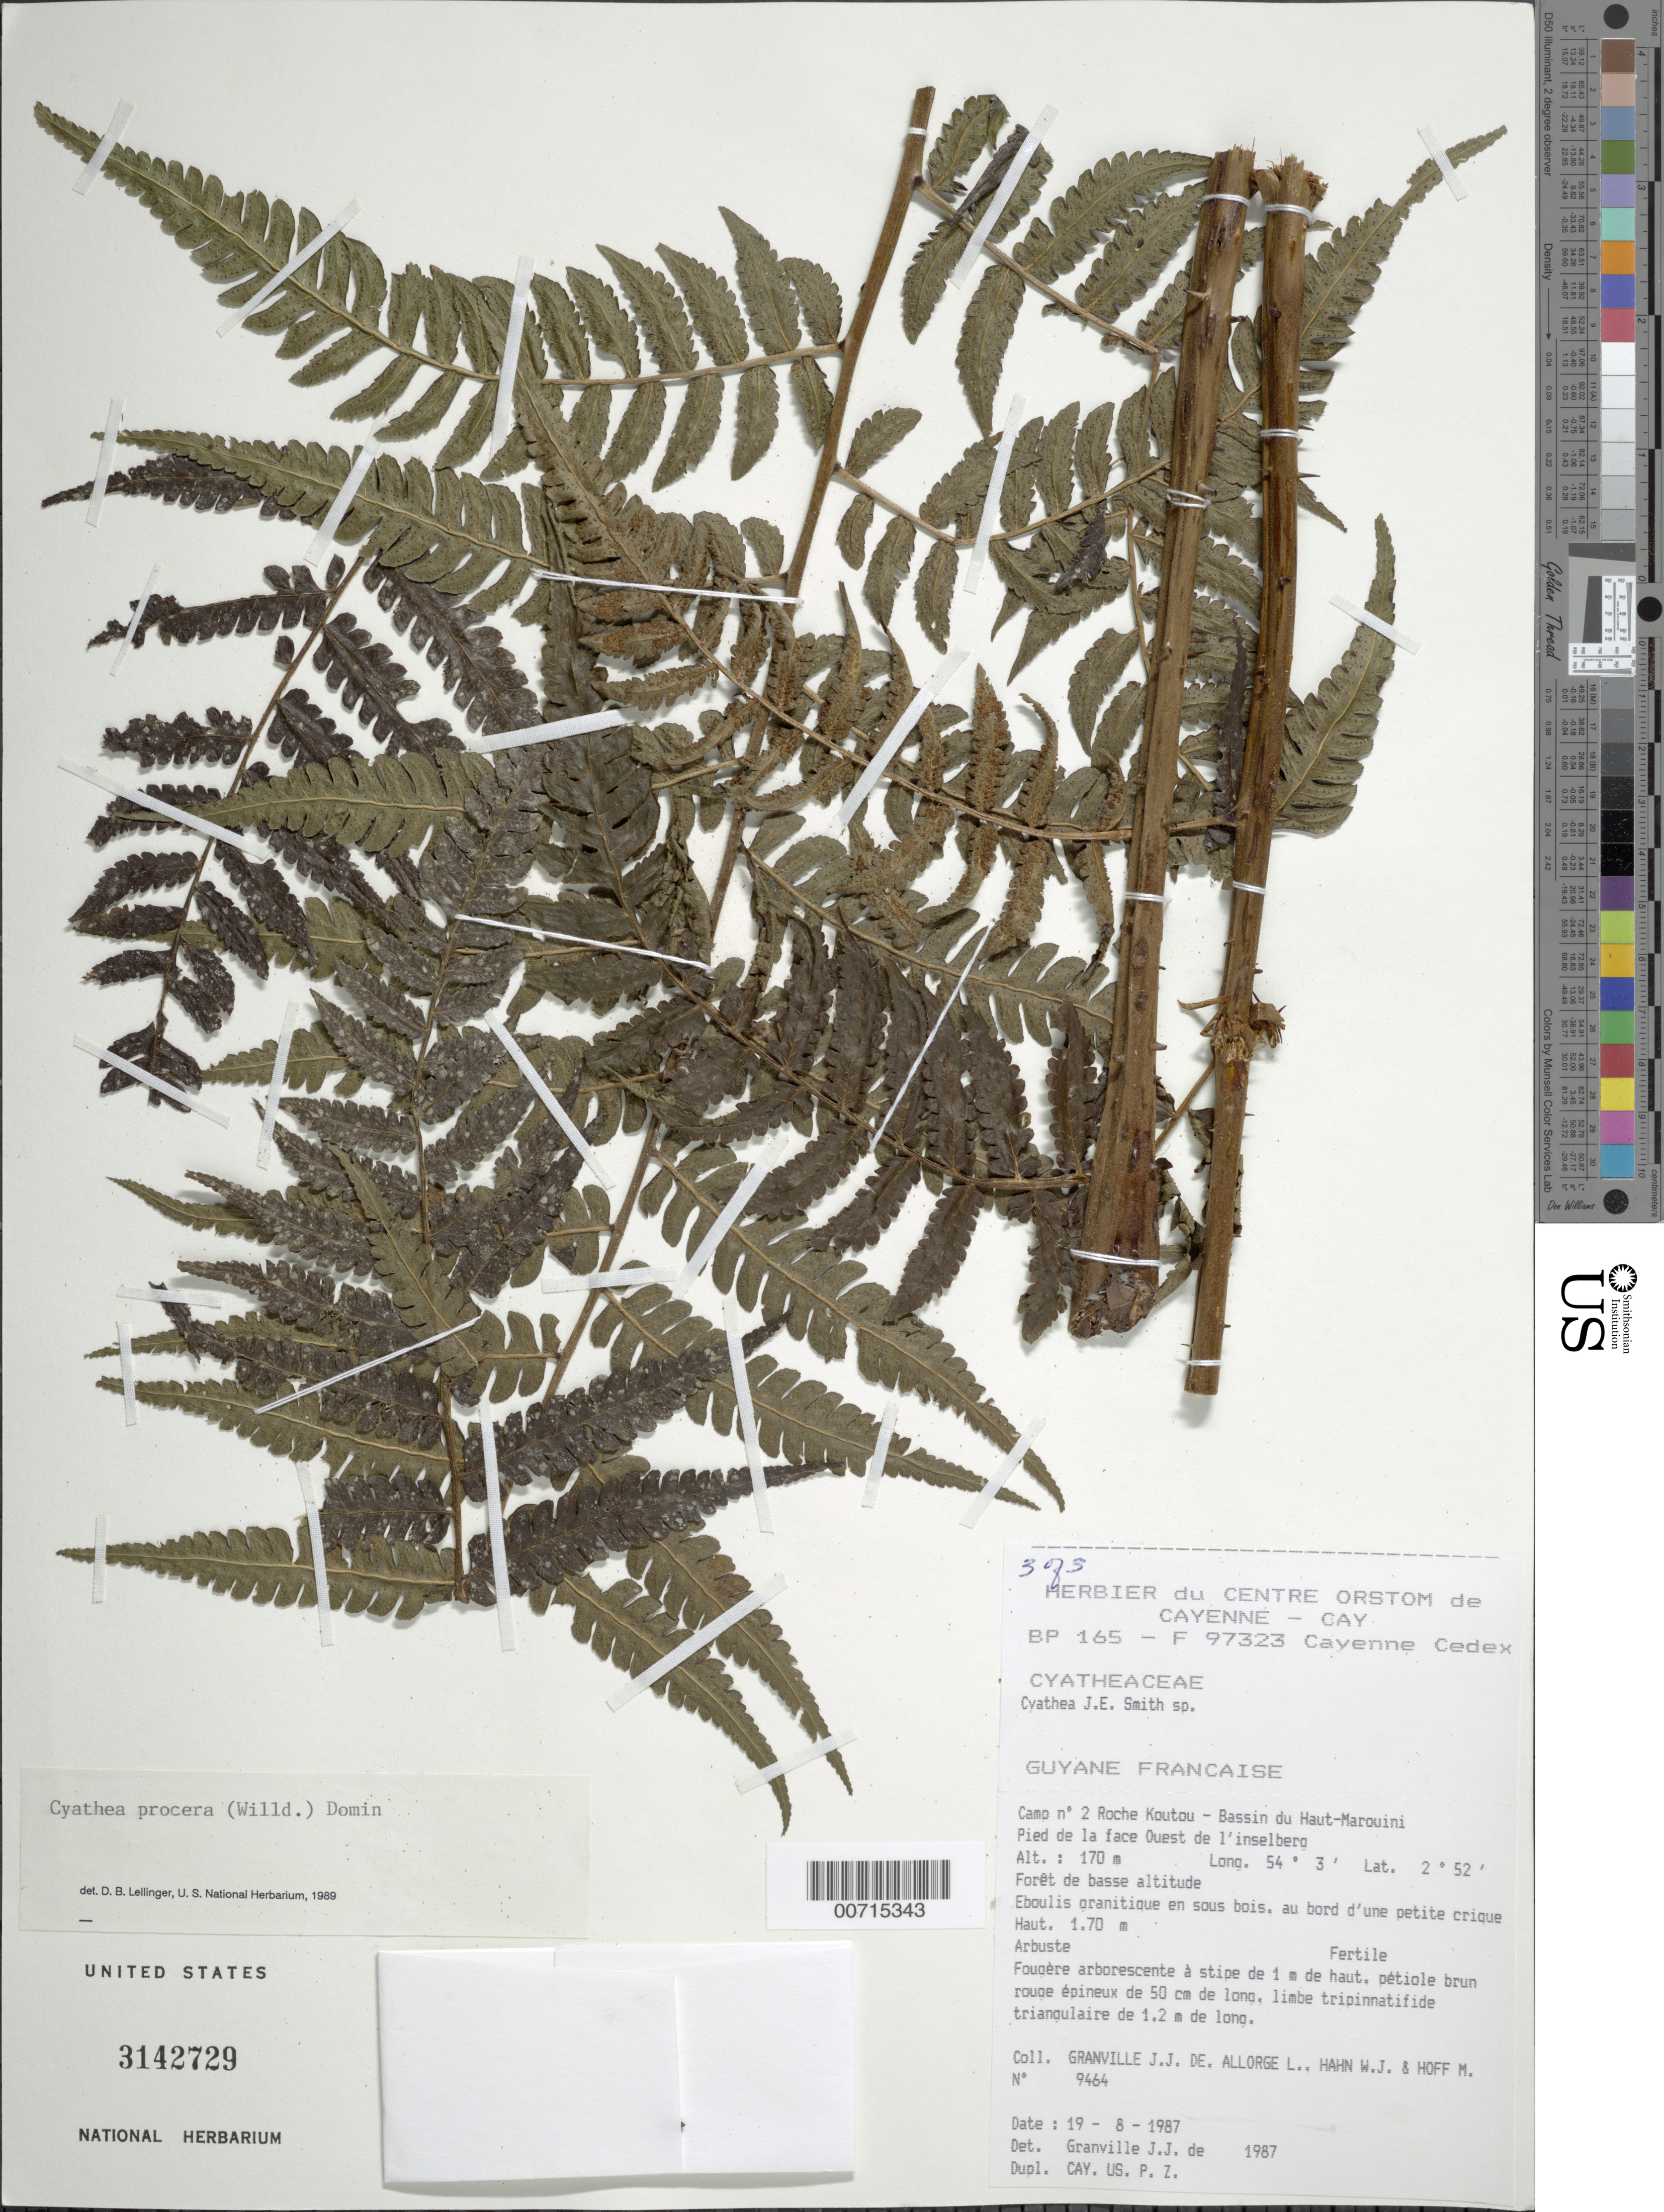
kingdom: Plantae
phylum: Tracheophyta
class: Polypodiopsida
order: Cyatheales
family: Cyatheaceae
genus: Cyathea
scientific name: Cyathea pungens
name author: (Willd.) Domin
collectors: J.-J. de Granville, L. Allorge, W. J. Hahn & M. Hoff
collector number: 9464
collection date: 1987-08-19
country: French Guiana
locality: Guyane Francaise, Camp n° 2 Roche Koutou - Bassin du Haut-Marouini, Pied de la face Quest de l'inselberg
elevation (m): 170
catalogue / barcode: US 3142729